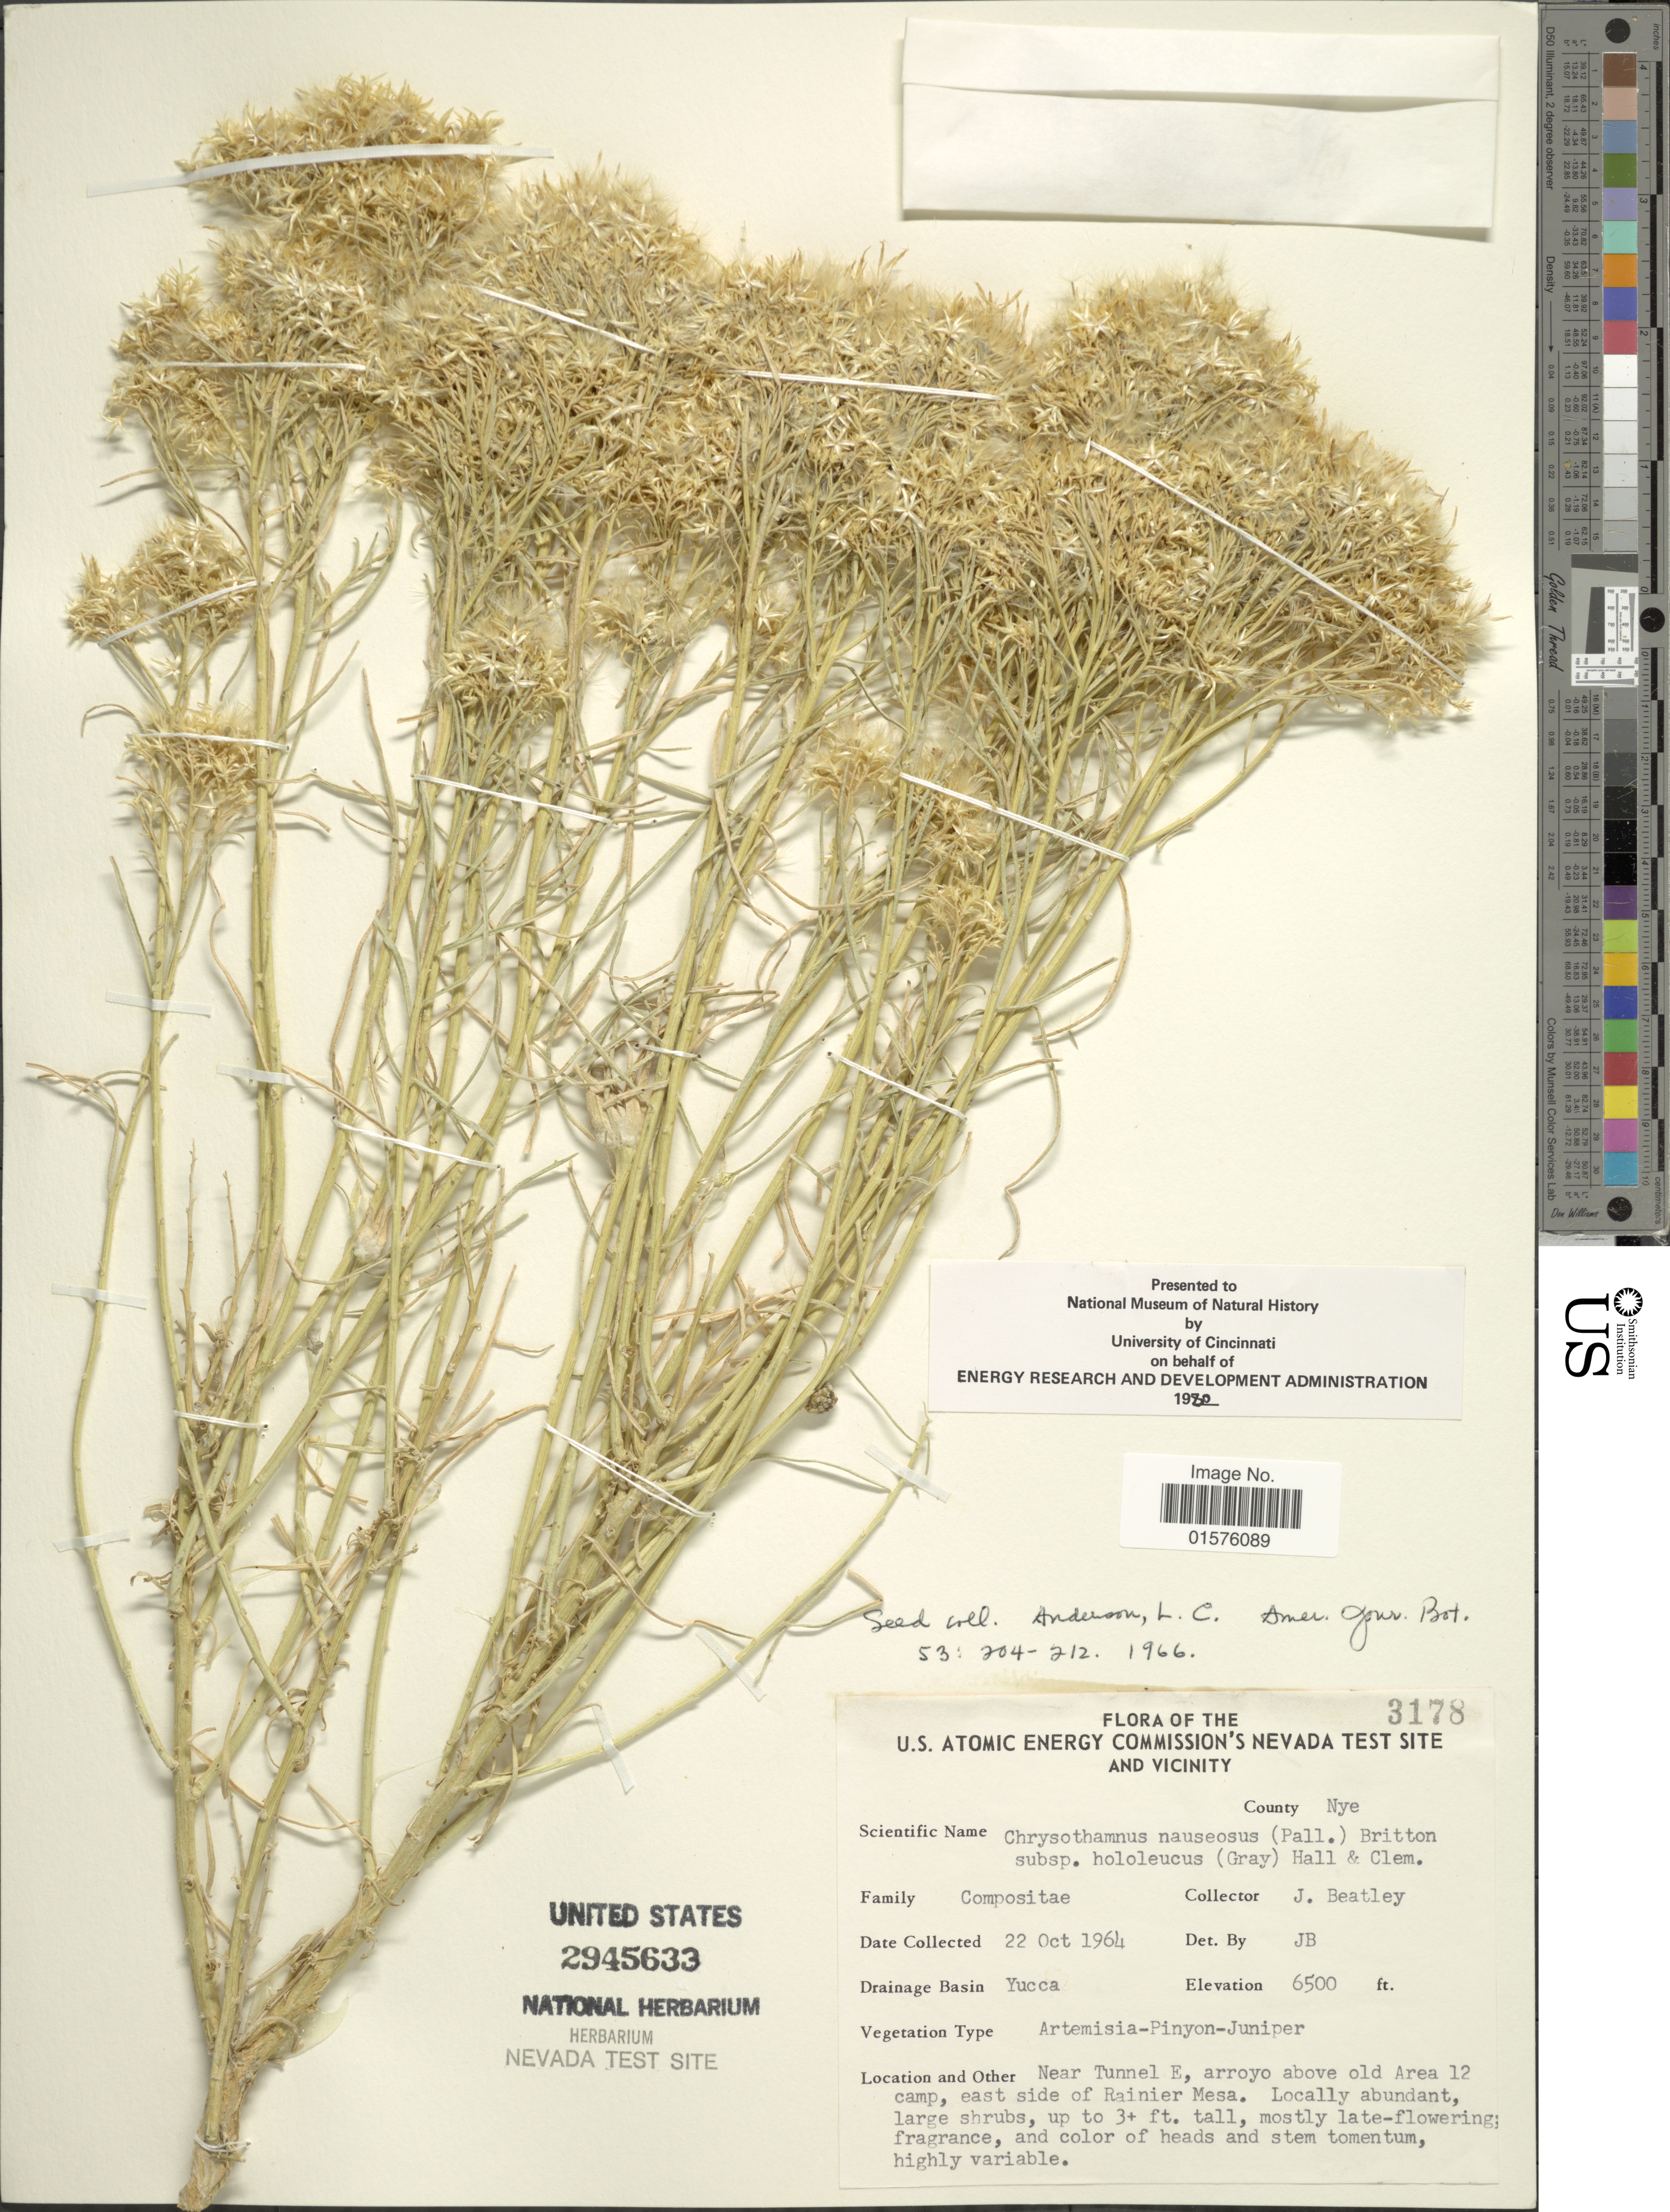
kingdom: Plantae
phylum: Tracheophyta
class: Magnoliopsida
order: Asterales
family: Asteraceae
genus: Ericameria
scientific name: Ericameria nauseosa var. hololeuca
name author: (A. Gray) G.L. Nesom & G.I. Baird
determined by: Urbatsch, Lowell E., Curator (LSU), Louisiana State University (UNITED STATES)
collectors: J. C. Beatley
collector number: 3178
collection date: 1964-10-22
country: United States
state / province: Nevada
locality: The U.S. Atomic Energy Commision's Nevada test site and vicinity, County: Nye, near Tunnel E, arroyo above old Area 12 camp, east side of Rainier Mesa. Drainage basin: Yucca.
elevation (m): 1981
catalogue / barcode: US 2945633